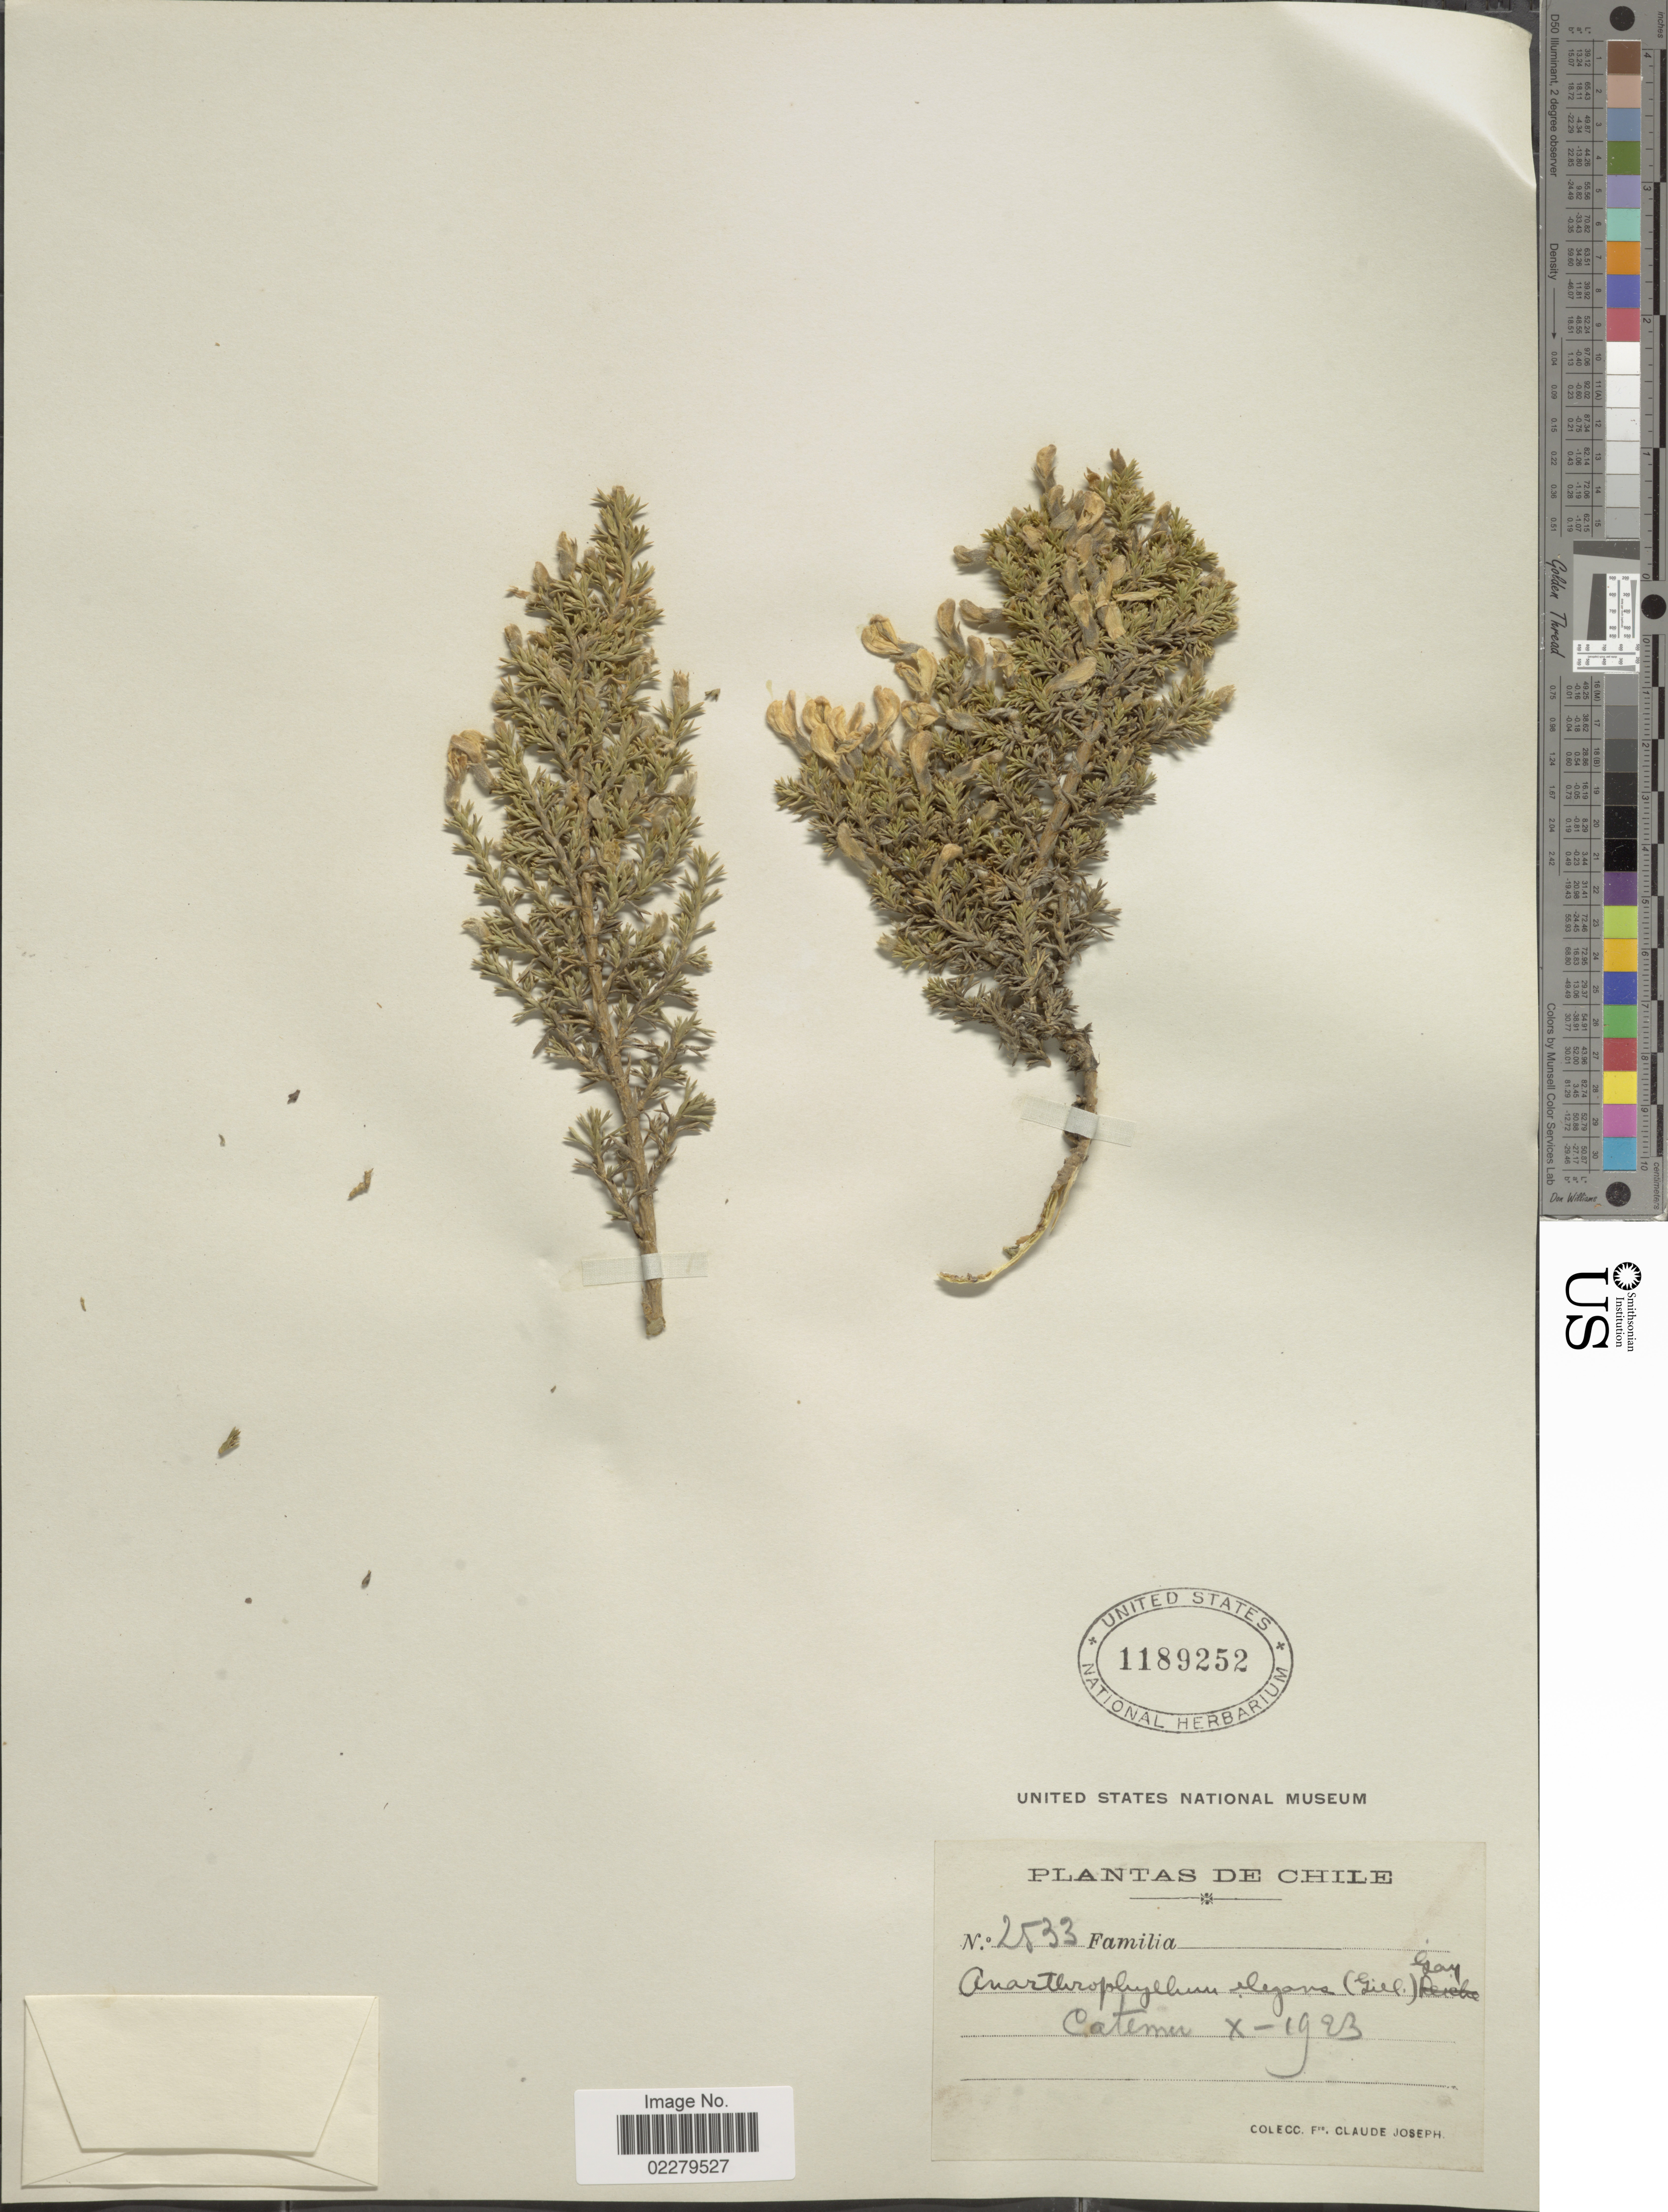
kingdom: Plantae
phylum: Tracheophyta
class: Magnoliopsida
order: Fabales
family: Fabaceae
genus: Anarthrophyllum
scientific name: Anarthrophyllum elegans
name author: (Gillies ex Hook. & Arn.) Phil.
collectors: Bro. Claude-Joseph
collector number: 2533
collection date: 1923-10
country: Chile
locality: Catemu.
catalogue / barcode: US 1189252